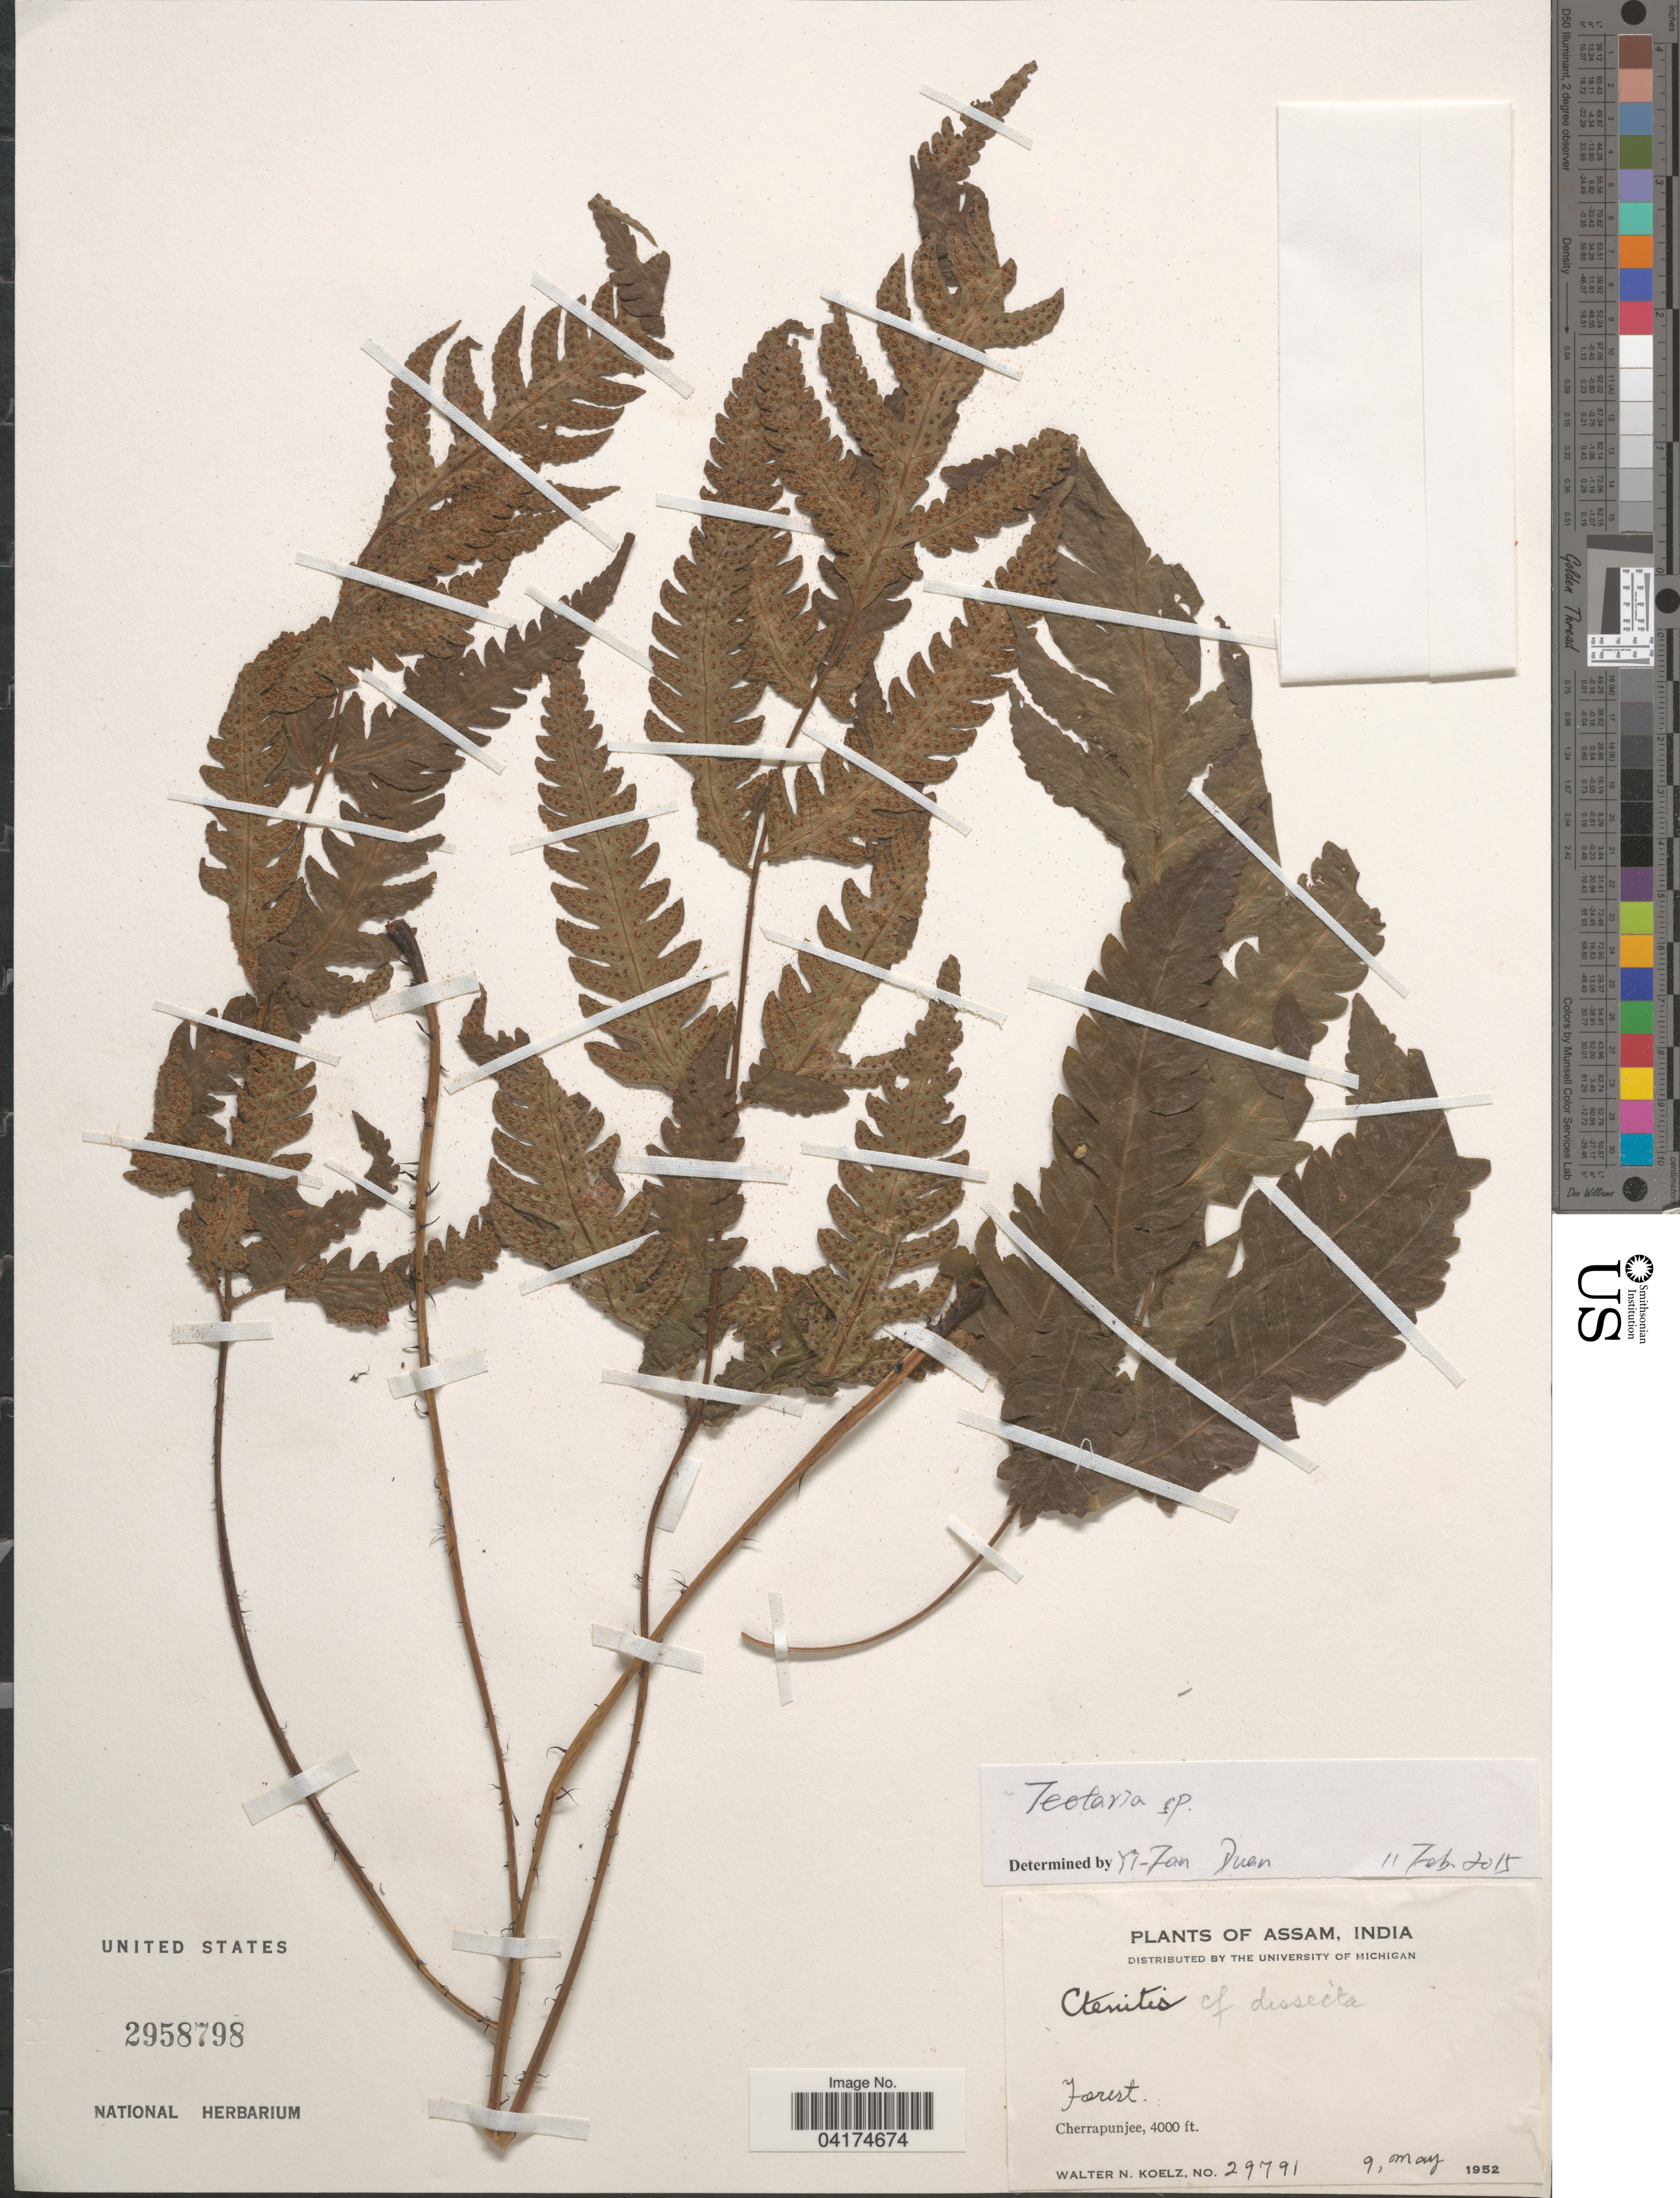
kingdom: Plantae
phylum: Tracheophyta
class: Polypodiopsida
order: Polypodiales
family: Tectariaceae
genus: Tectaria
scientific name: Tectaria sp.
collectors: W. N. Koelz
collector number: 29791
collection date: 1952-05-09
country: India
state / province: Assam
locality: Cherrapunjee.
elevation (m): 1219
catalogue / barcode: US 2958798